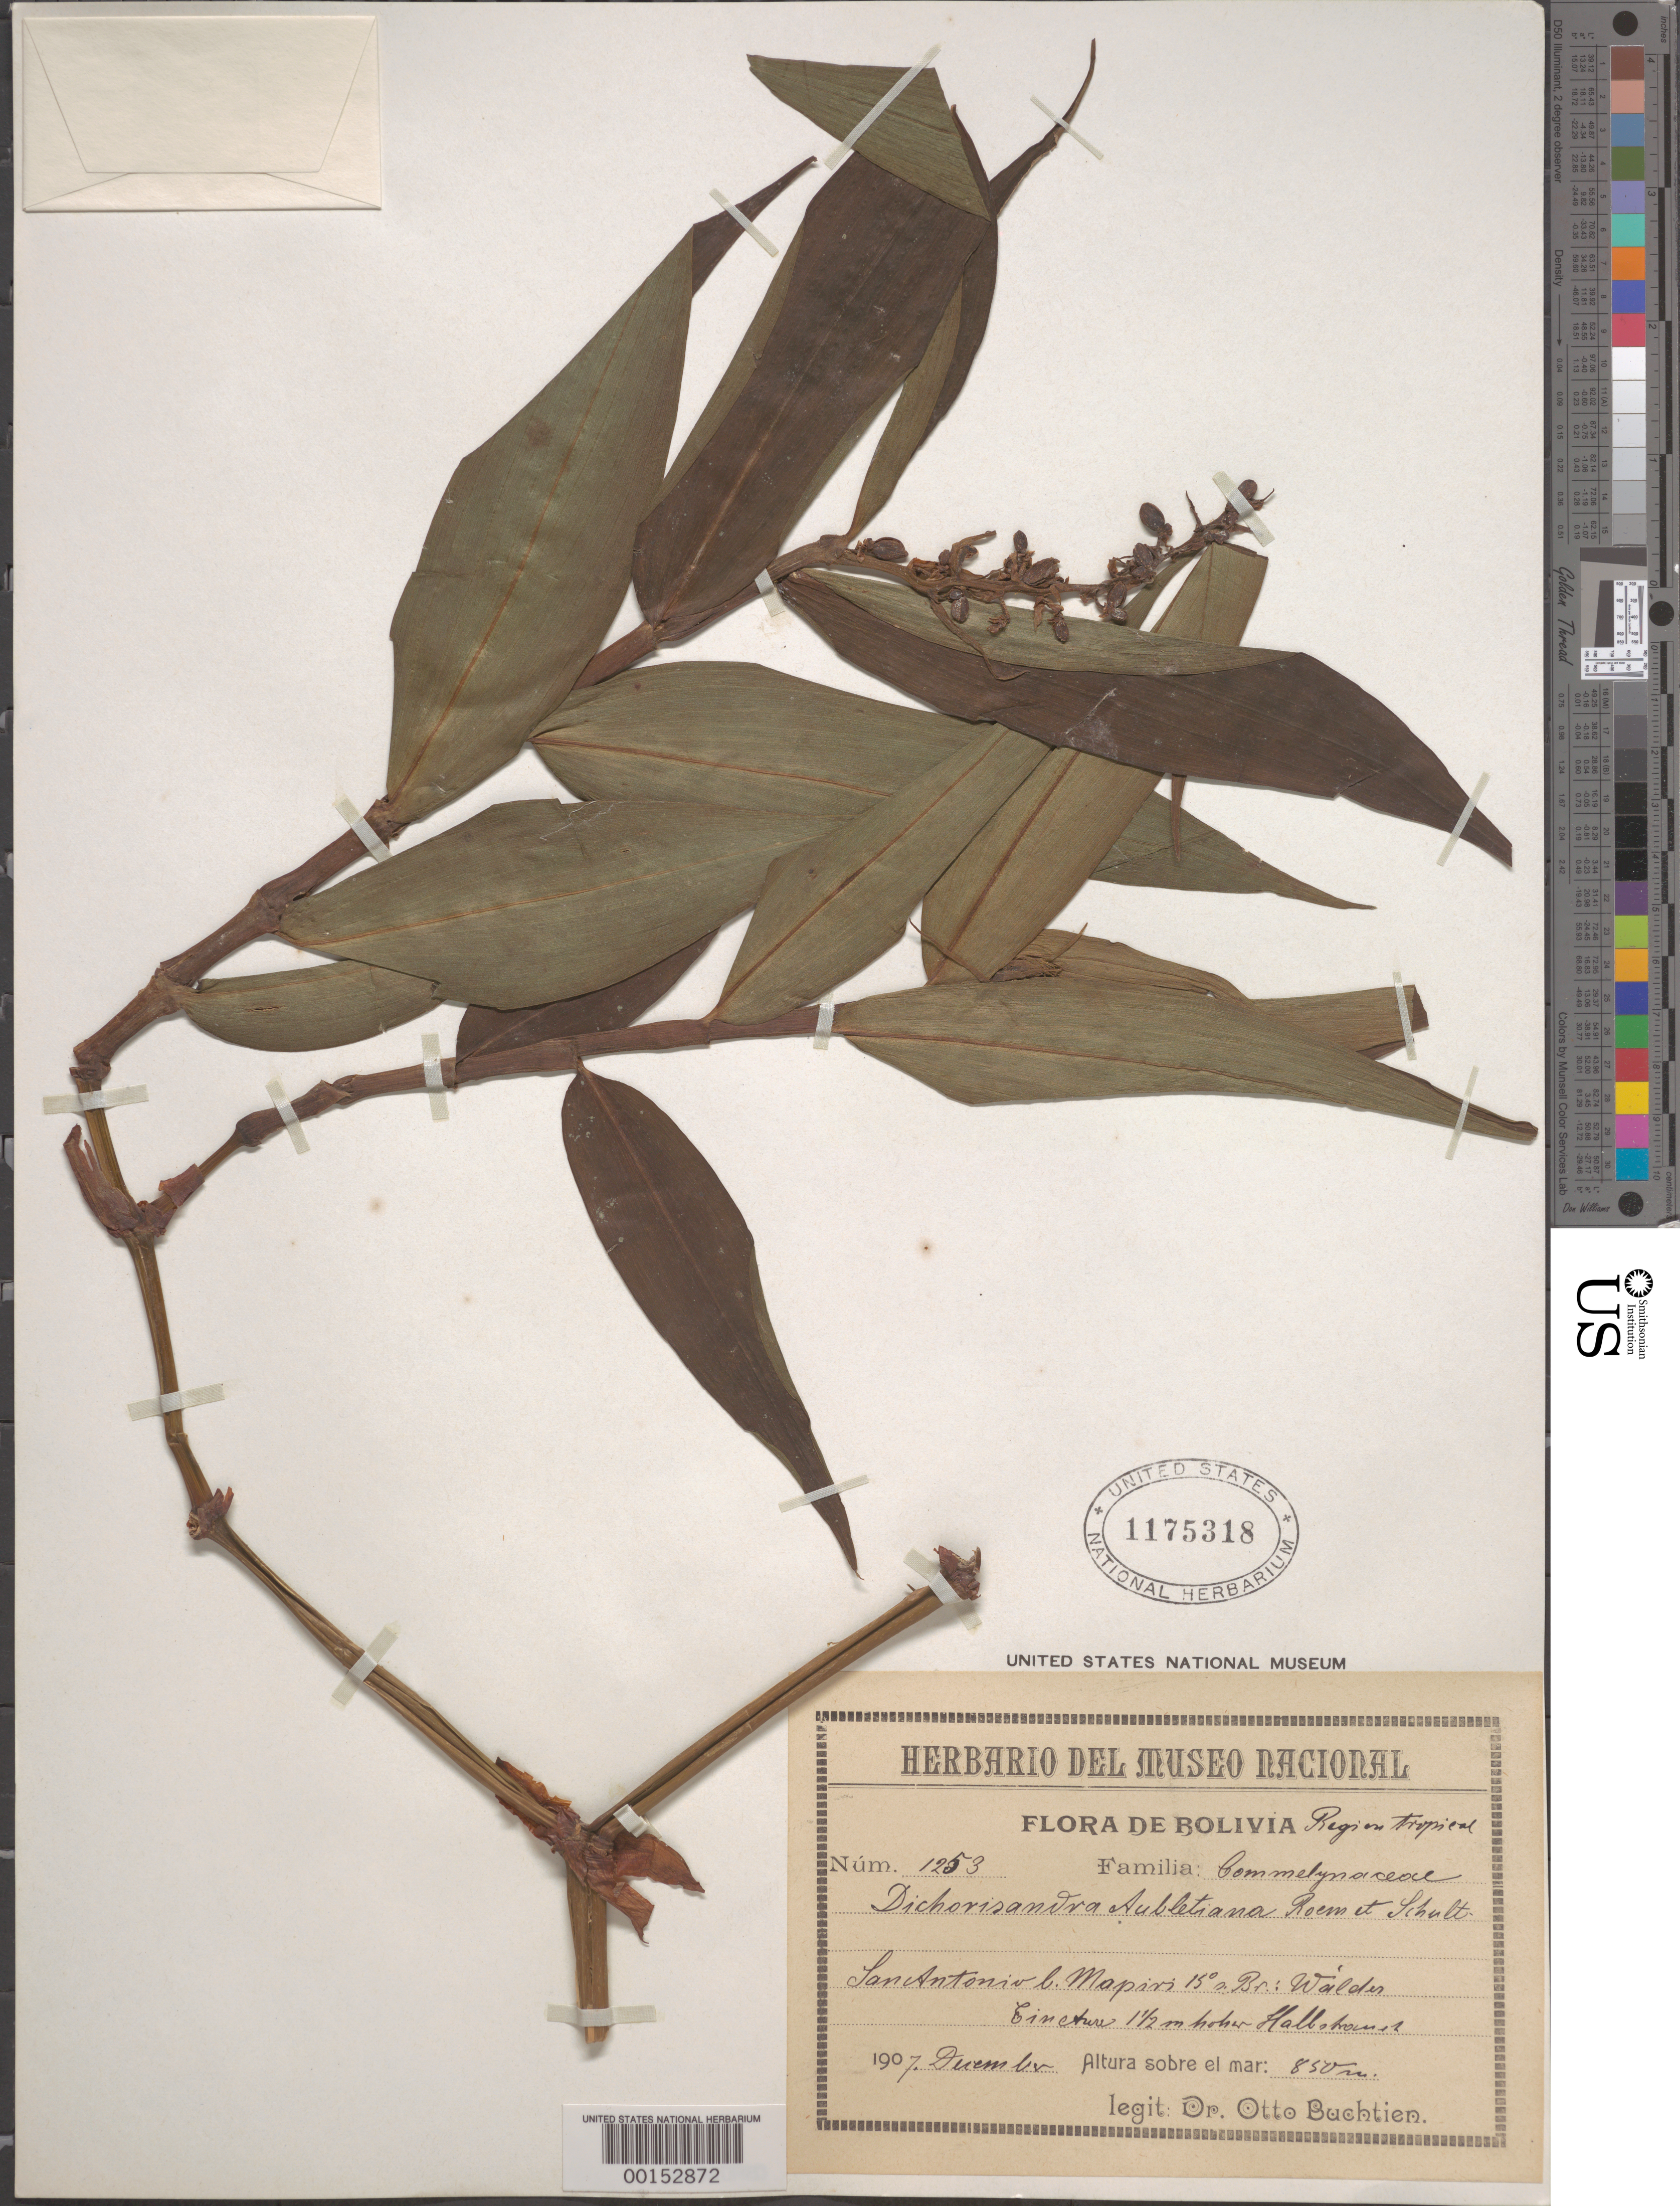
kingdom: Plantae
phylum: Tracheophyta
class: Liliopsida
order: Commelinales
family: Commelinaceae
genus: Dichorisandra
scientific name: Dichorisandra sp.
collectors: O. Buchtien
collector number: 1253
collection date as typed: Dec 1907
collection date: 1907-12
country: Bolivia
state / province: La Paz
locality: San Antonia, Mapiri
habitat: Subtropical area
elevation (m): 850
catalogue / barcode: US 1175318